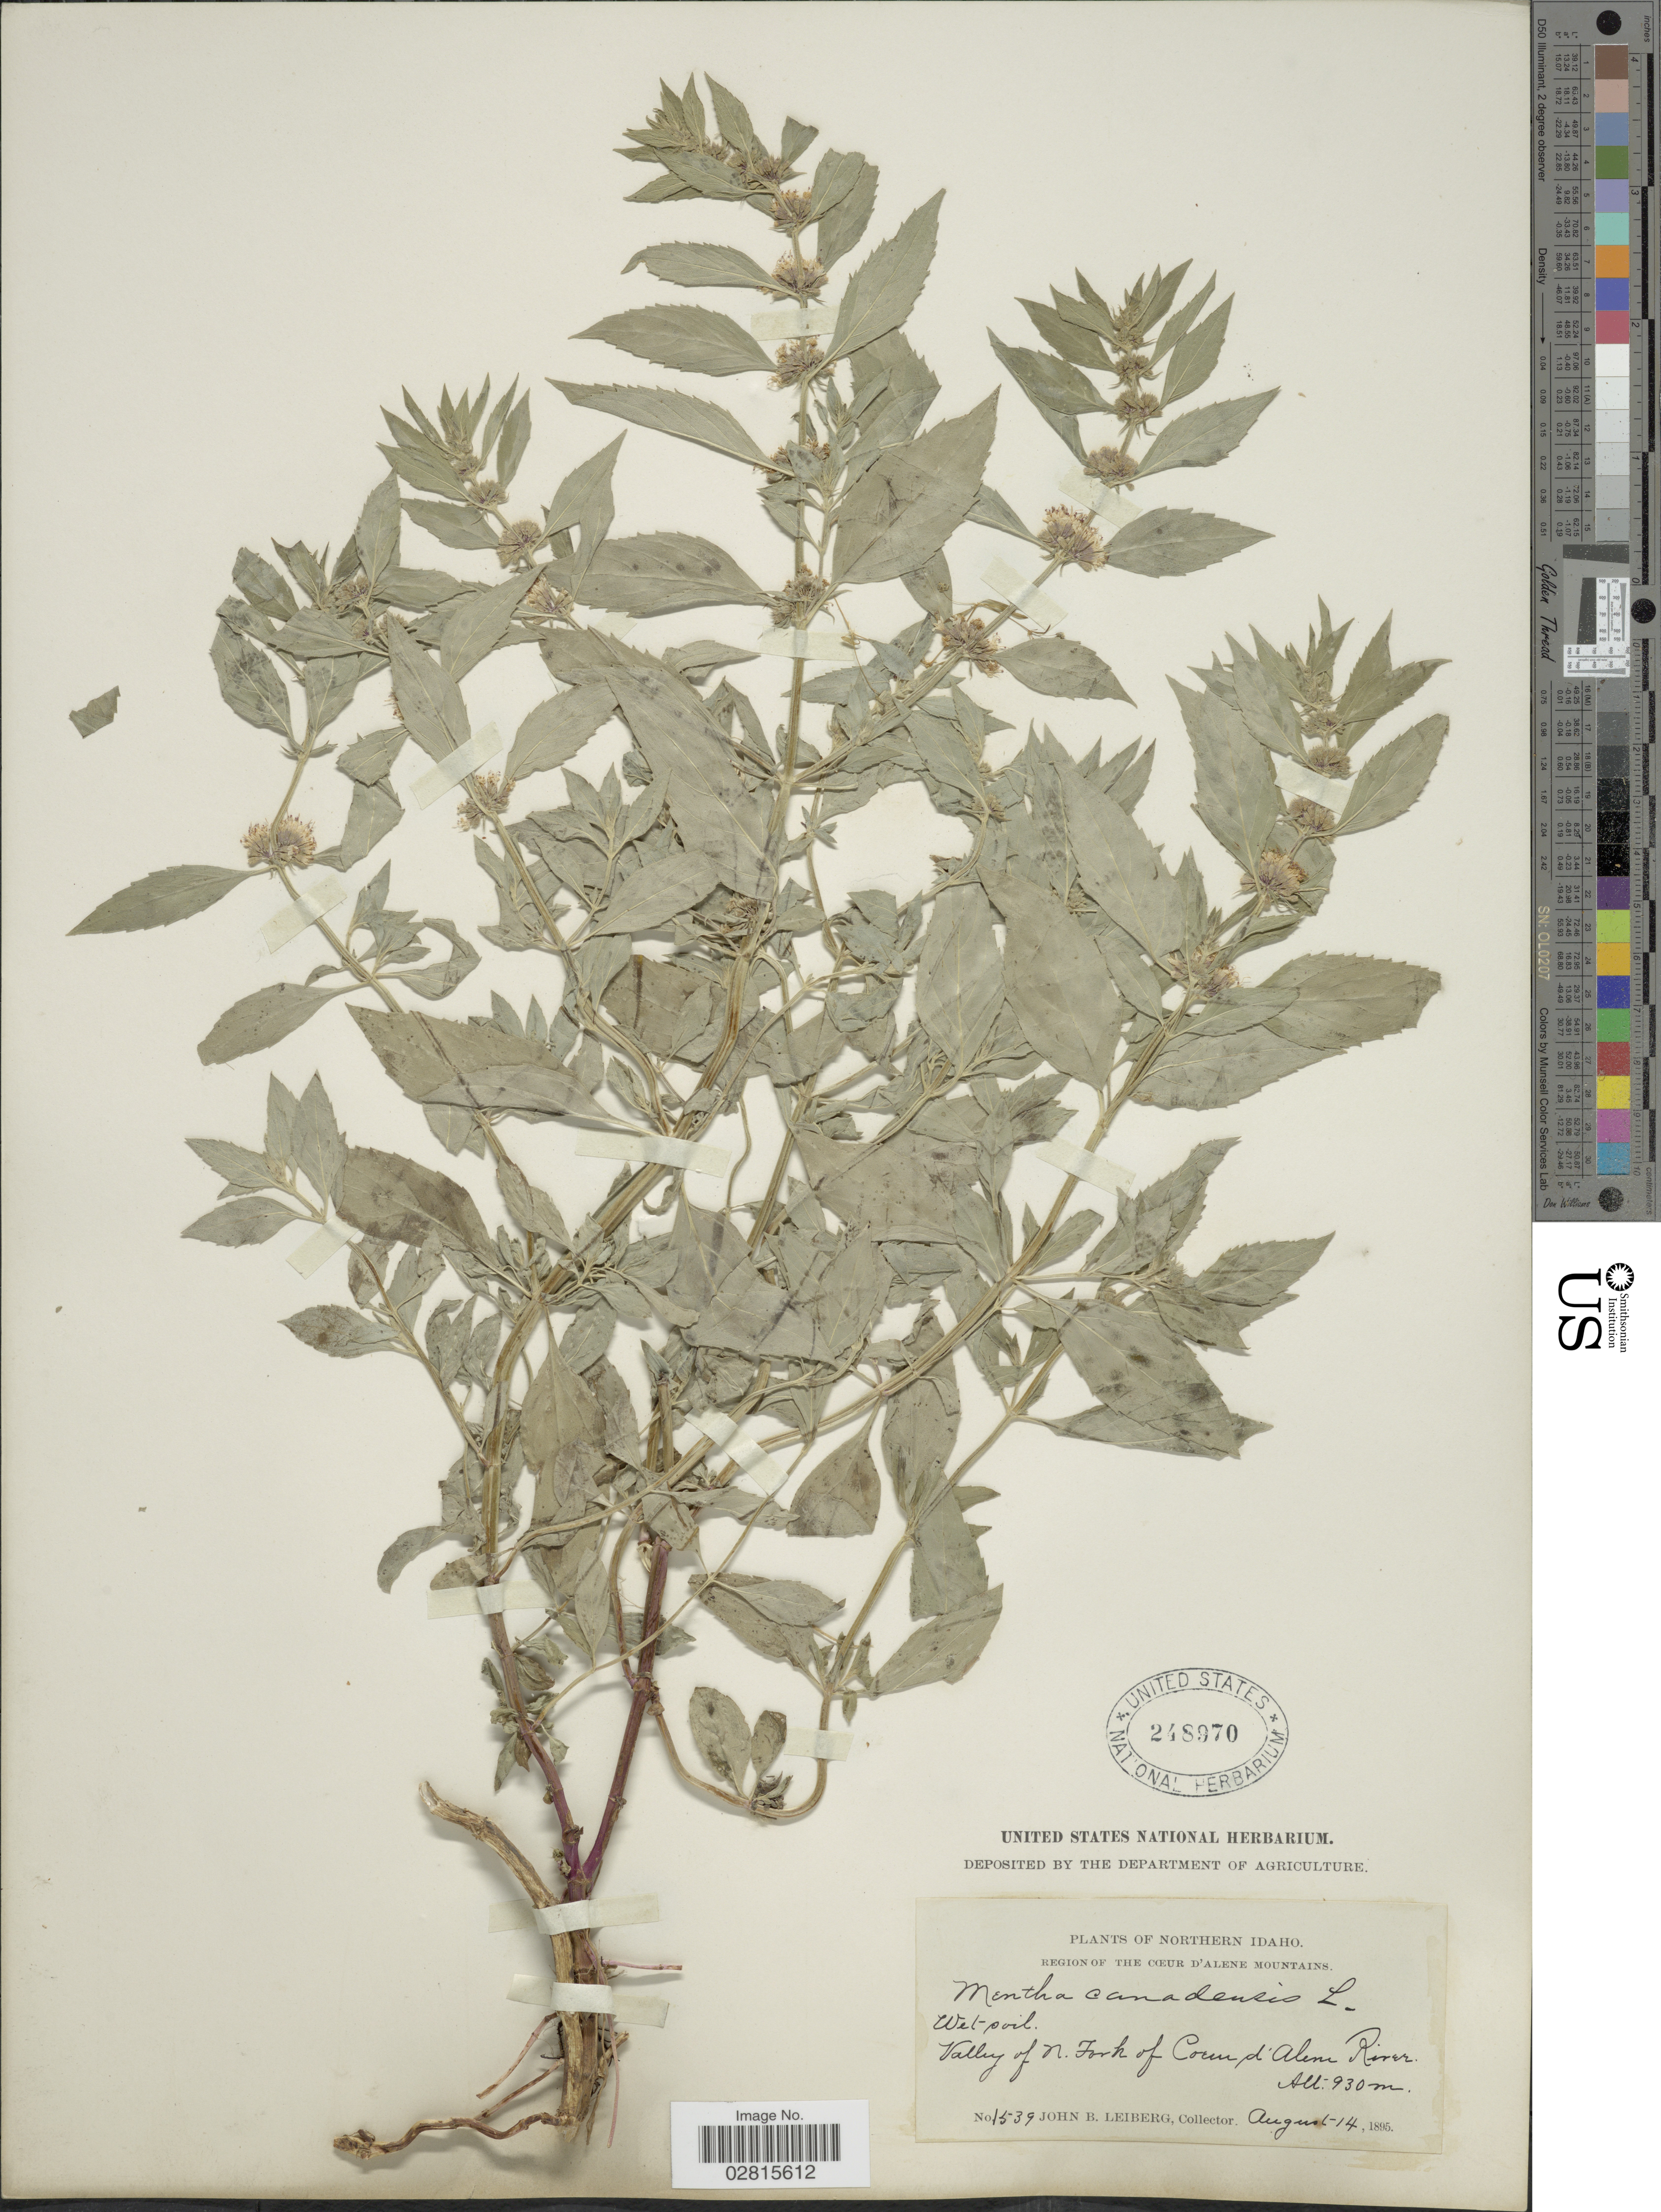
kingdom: Plantae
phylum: Tracheophyta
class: Magnoliopsida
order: Lamiales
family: Lamiaceae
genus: Mentha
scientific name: Mentha penardii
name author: (Briq.) Rydb.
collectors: J. Leiberg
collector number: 1539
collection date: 1895-08-14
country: United States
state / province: Idaho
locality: Northern Idaho, Region of the Coeur d'Alene Mountains, Valley of N. Fork of Coeur d'Alene River.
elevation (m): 930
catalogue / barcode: US 248970